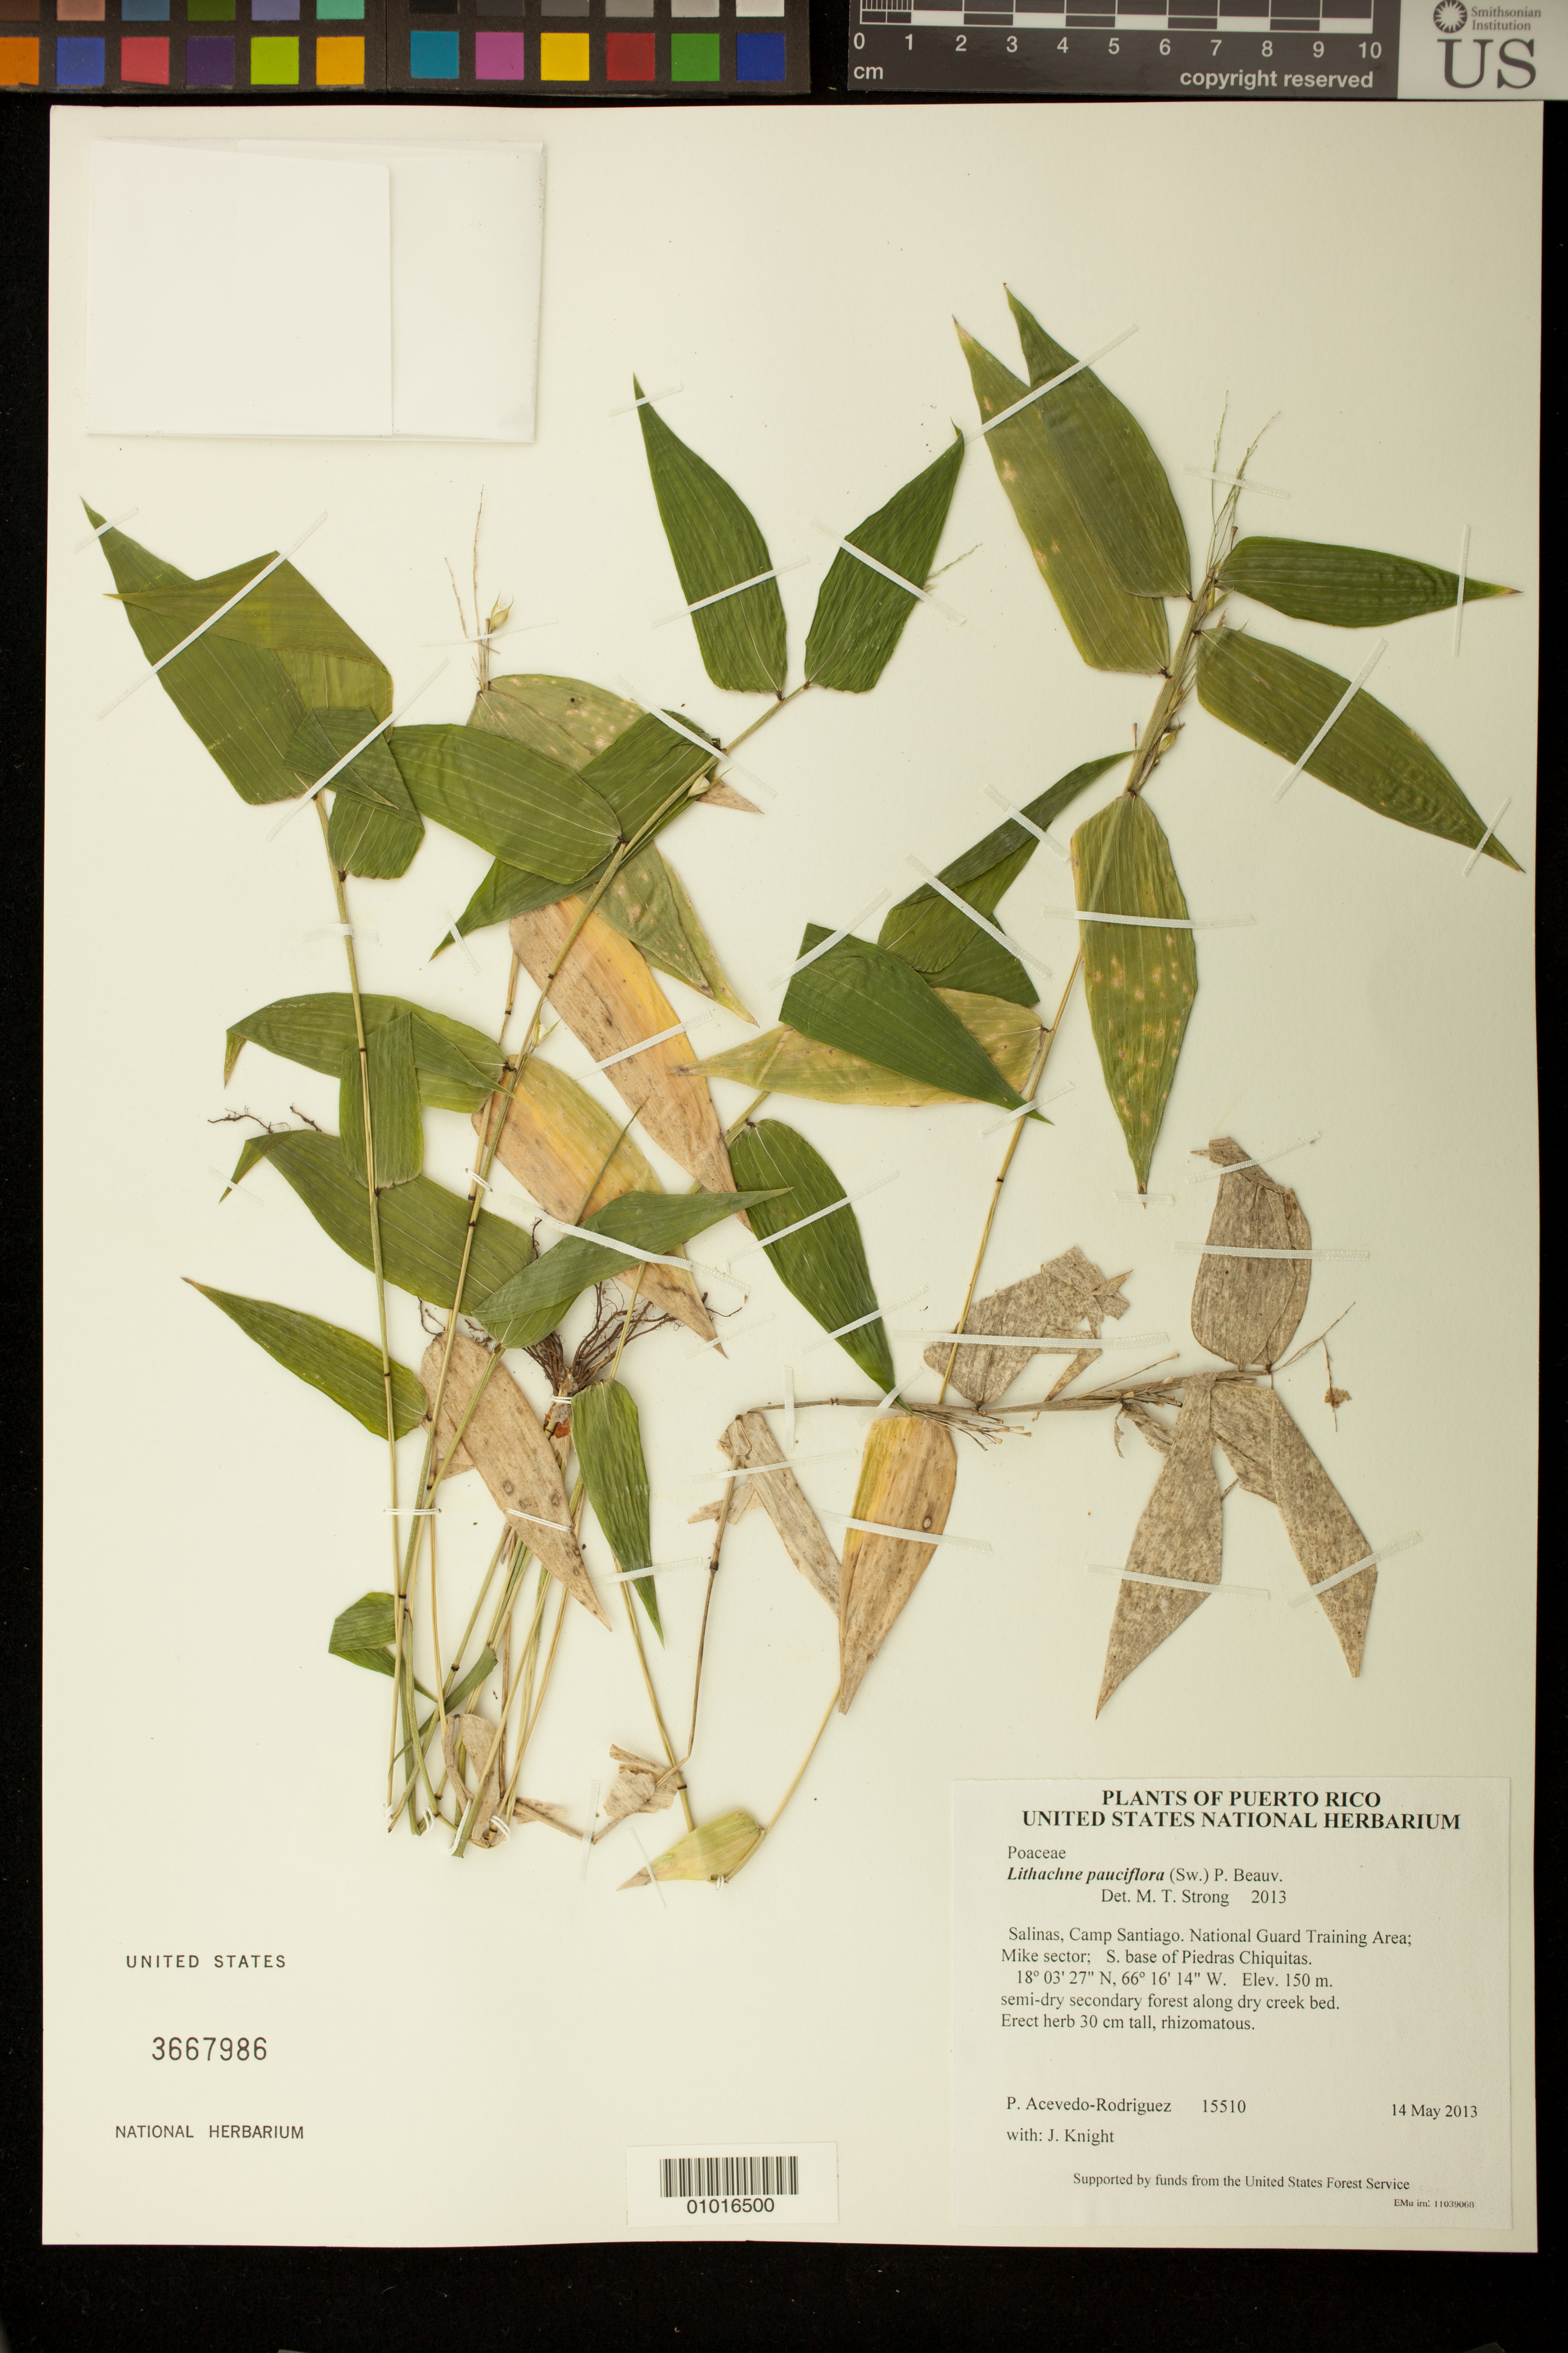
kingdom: Plantae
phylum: Tracheophyta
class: Liliopsida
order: Poales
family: Poaceae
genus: Lithachne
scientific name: Lithachne pauciflora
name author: (Sw.) P. Beauv.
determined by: Strong, M. T., (US), Smithsonian Institution - National Museum of Natural History (UNITED STATES)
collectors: P. Acevedo-Rodr. & J. Knight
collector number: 15510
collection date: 2013-05-14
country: Puerto Rico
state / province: Salinas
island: Puerto Rico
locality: Camp Santiago. National Guard Training Area; Mike sector; S. base of Piedras Chiquitas.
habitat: semi-dry secondary forest along dry creek bed.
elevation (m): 150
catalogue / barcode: US 3667986